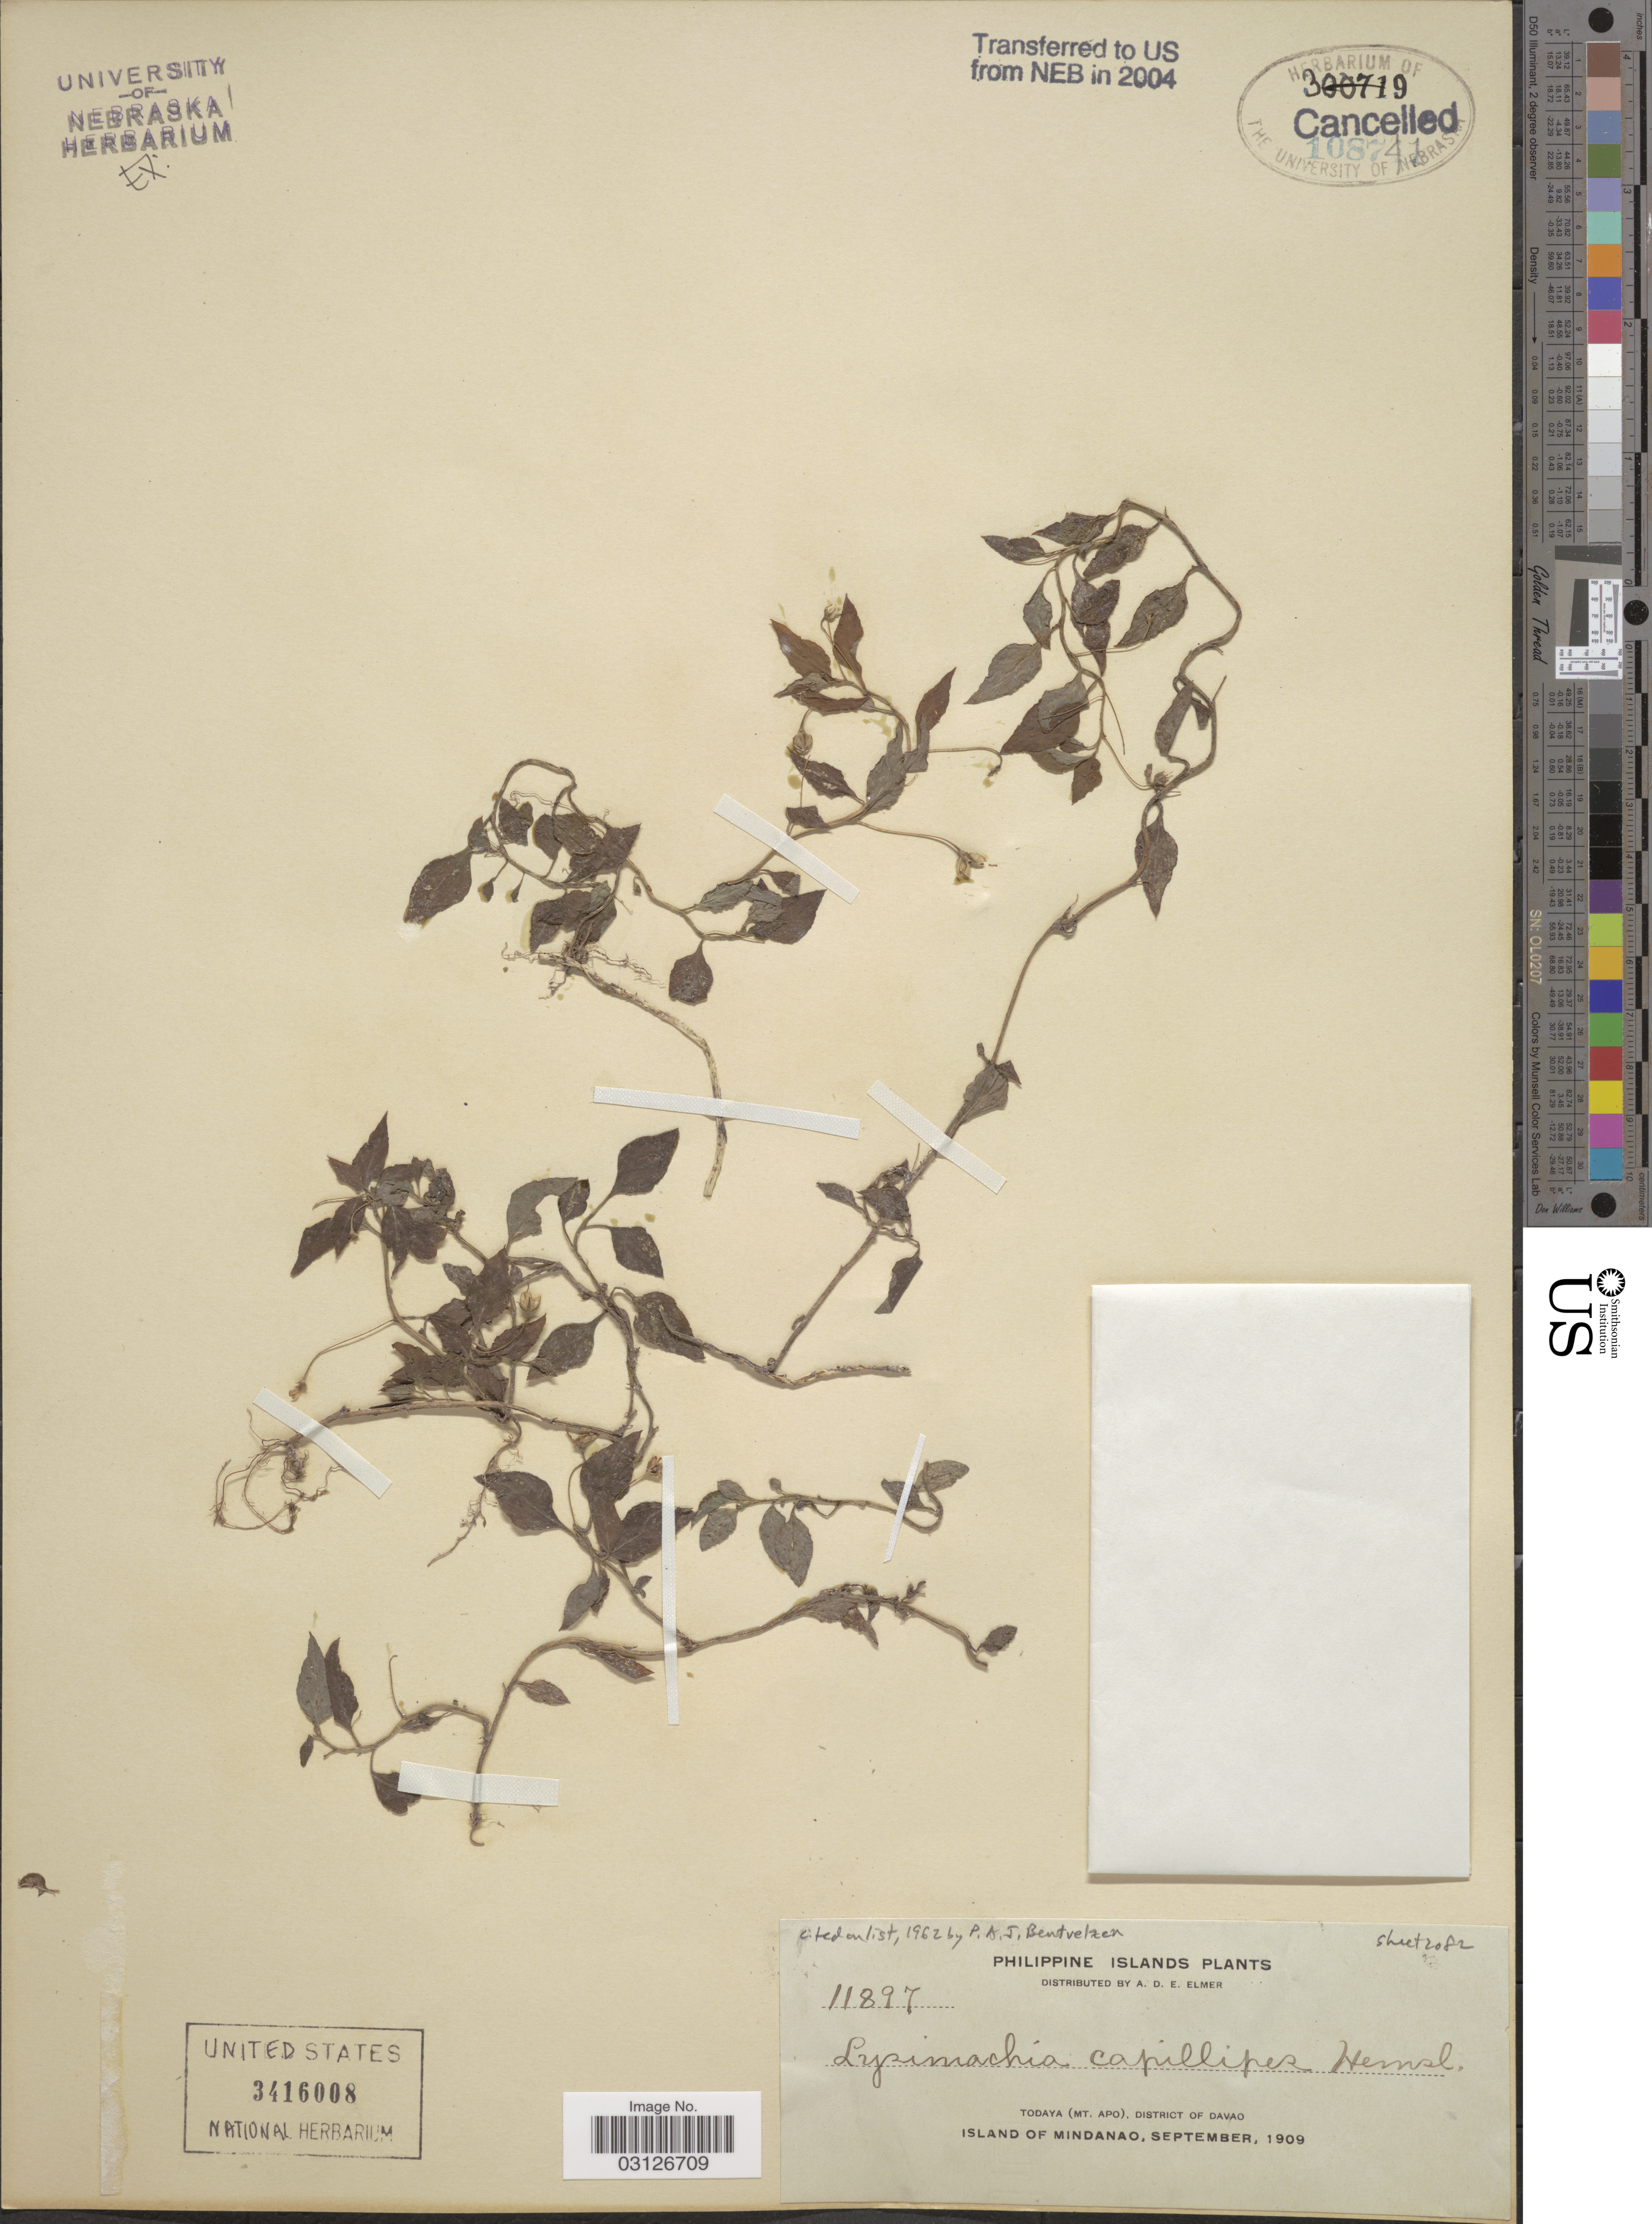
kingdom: Plantae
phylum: Tracheophyta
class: Magnoliopsida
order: Ericales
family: Primulaceae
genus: Lysimachia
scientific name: Lysimachia capillipes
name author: Hemsl.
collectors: A. D. E. Elmer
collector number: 11897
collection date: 1909-09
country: Philippines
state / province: Davao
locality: Todaya (Mt. Apo), District of Davao. Island of Mindanao.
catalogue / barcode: US 3416008